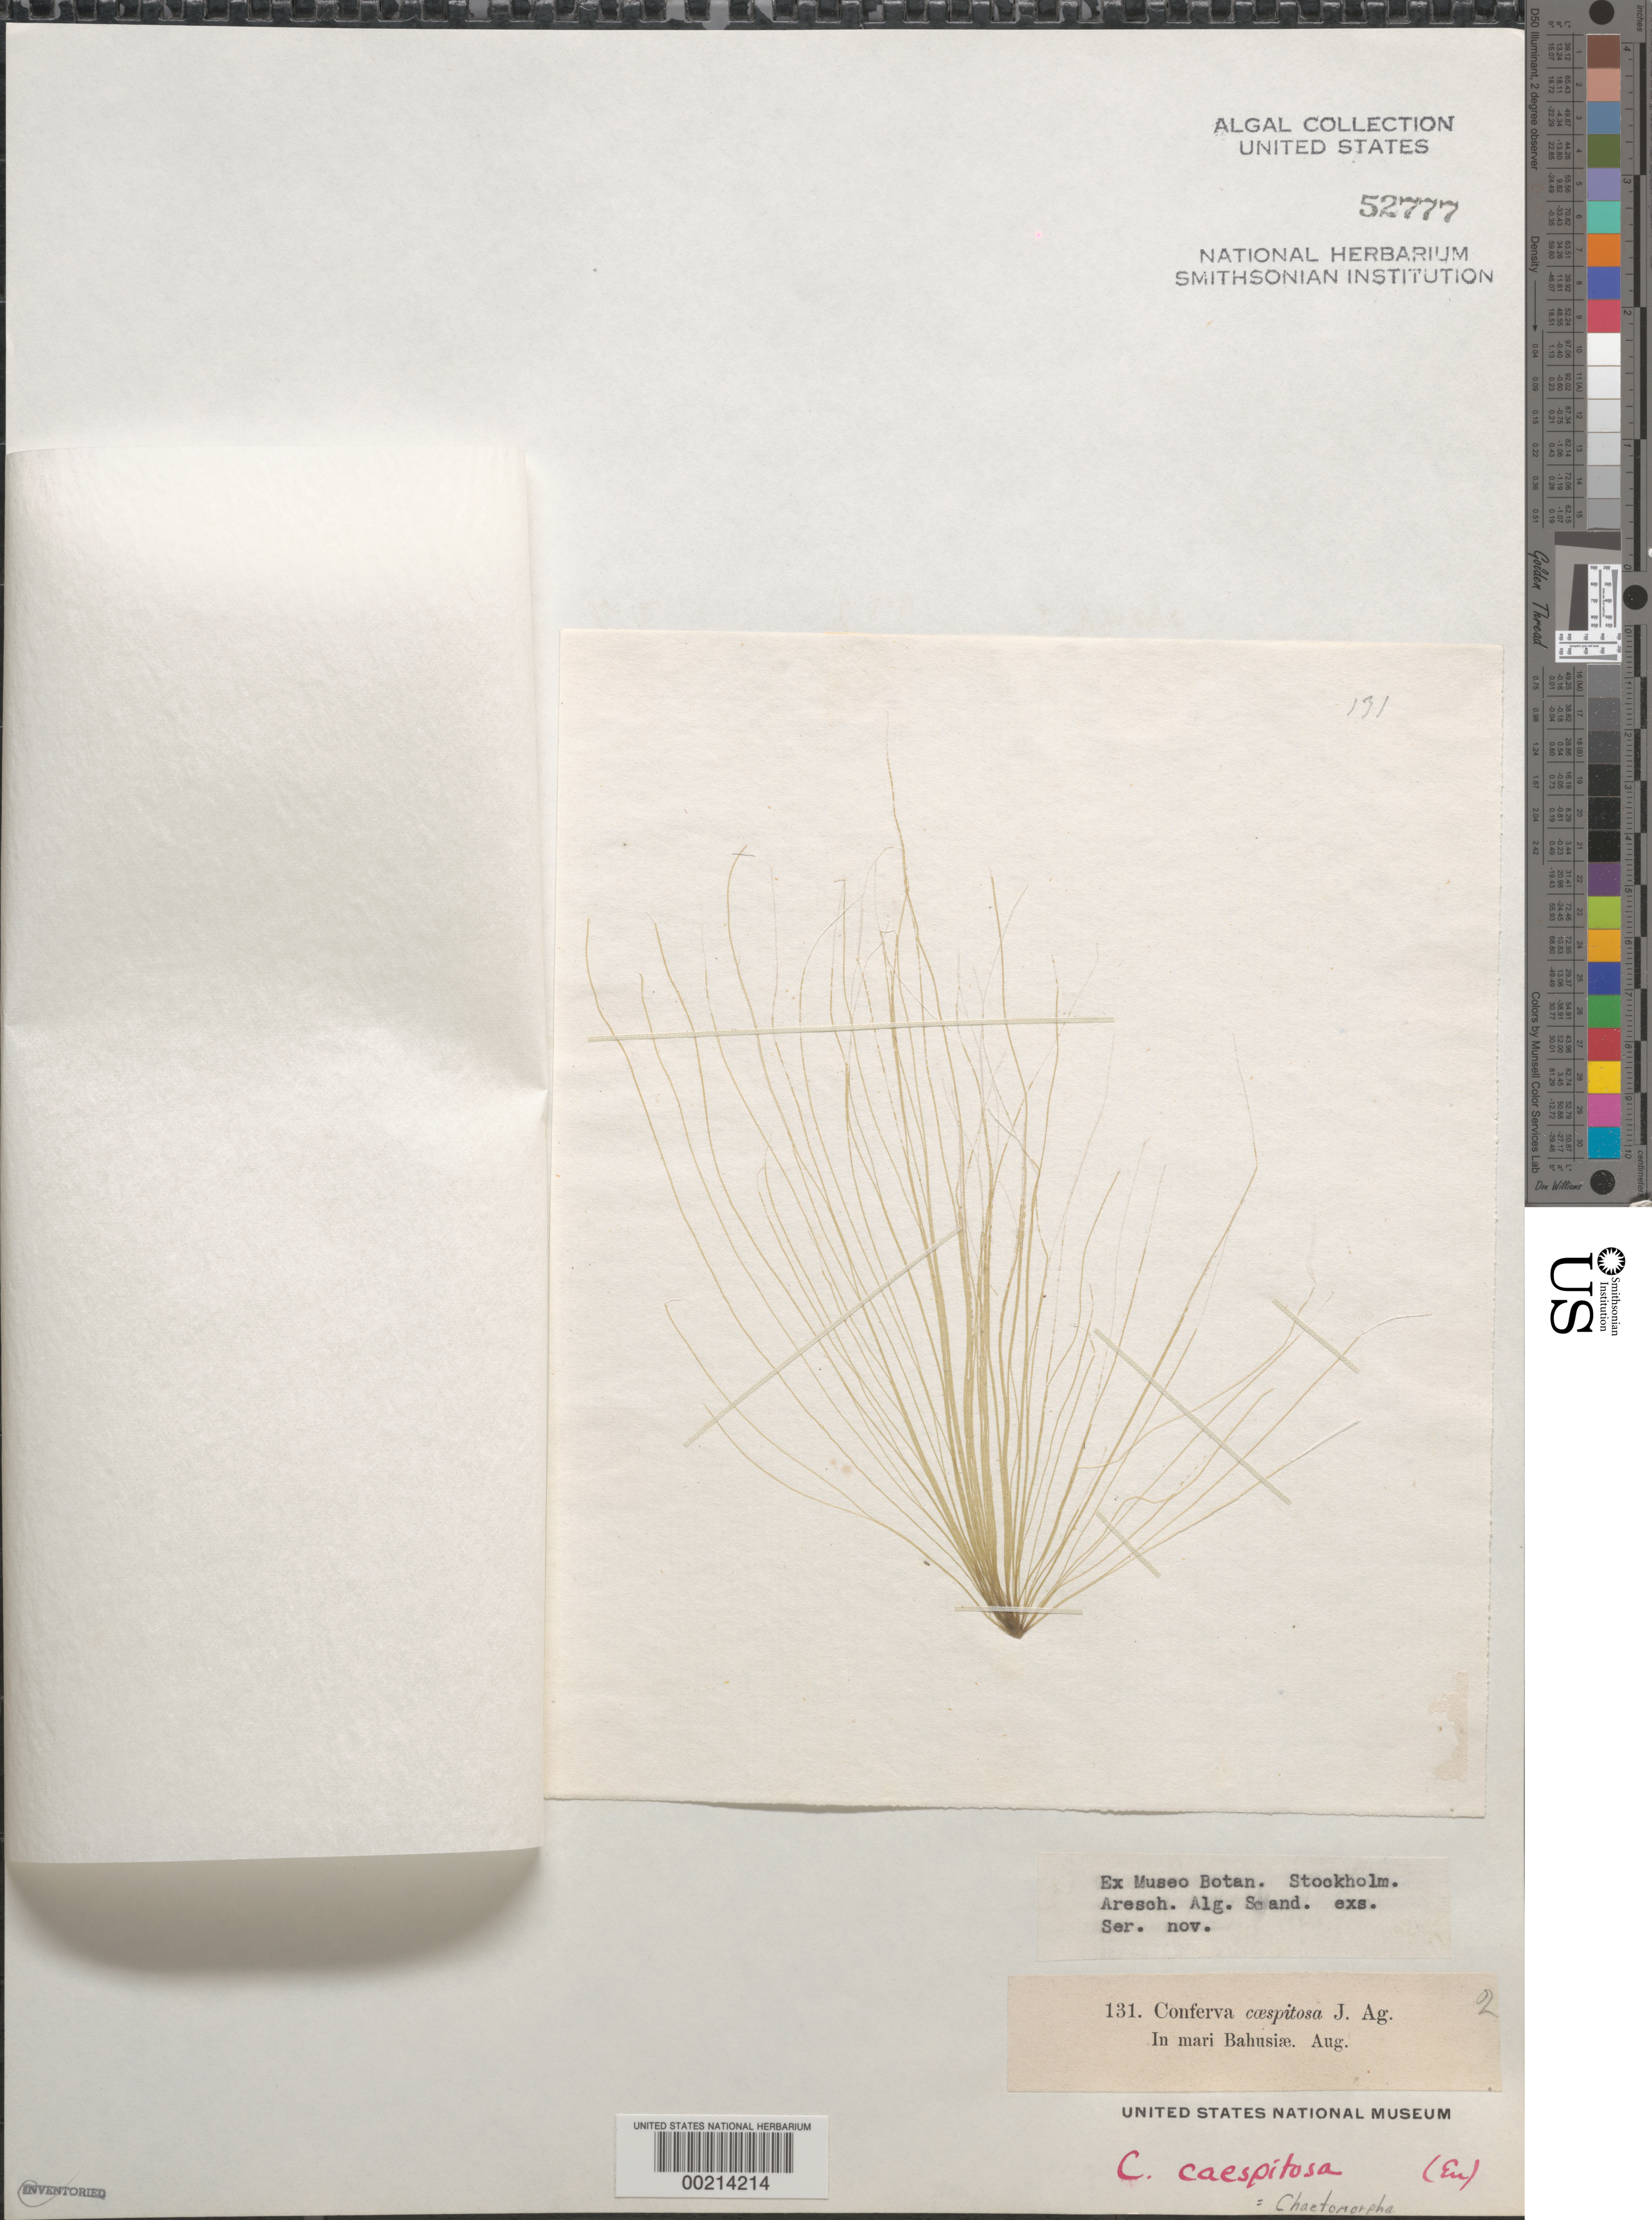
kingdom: Plantae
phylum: Chlorophyta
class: Ulvophyceae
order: Cladophorales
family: Cladophoraceae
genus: Chaetomorpha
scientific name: Chaetomorpha sp.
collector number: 131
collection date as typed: Aug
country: Sweden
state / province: Västra Götaland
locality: Bohus bay (mari bahusia)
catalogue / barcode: US 52777